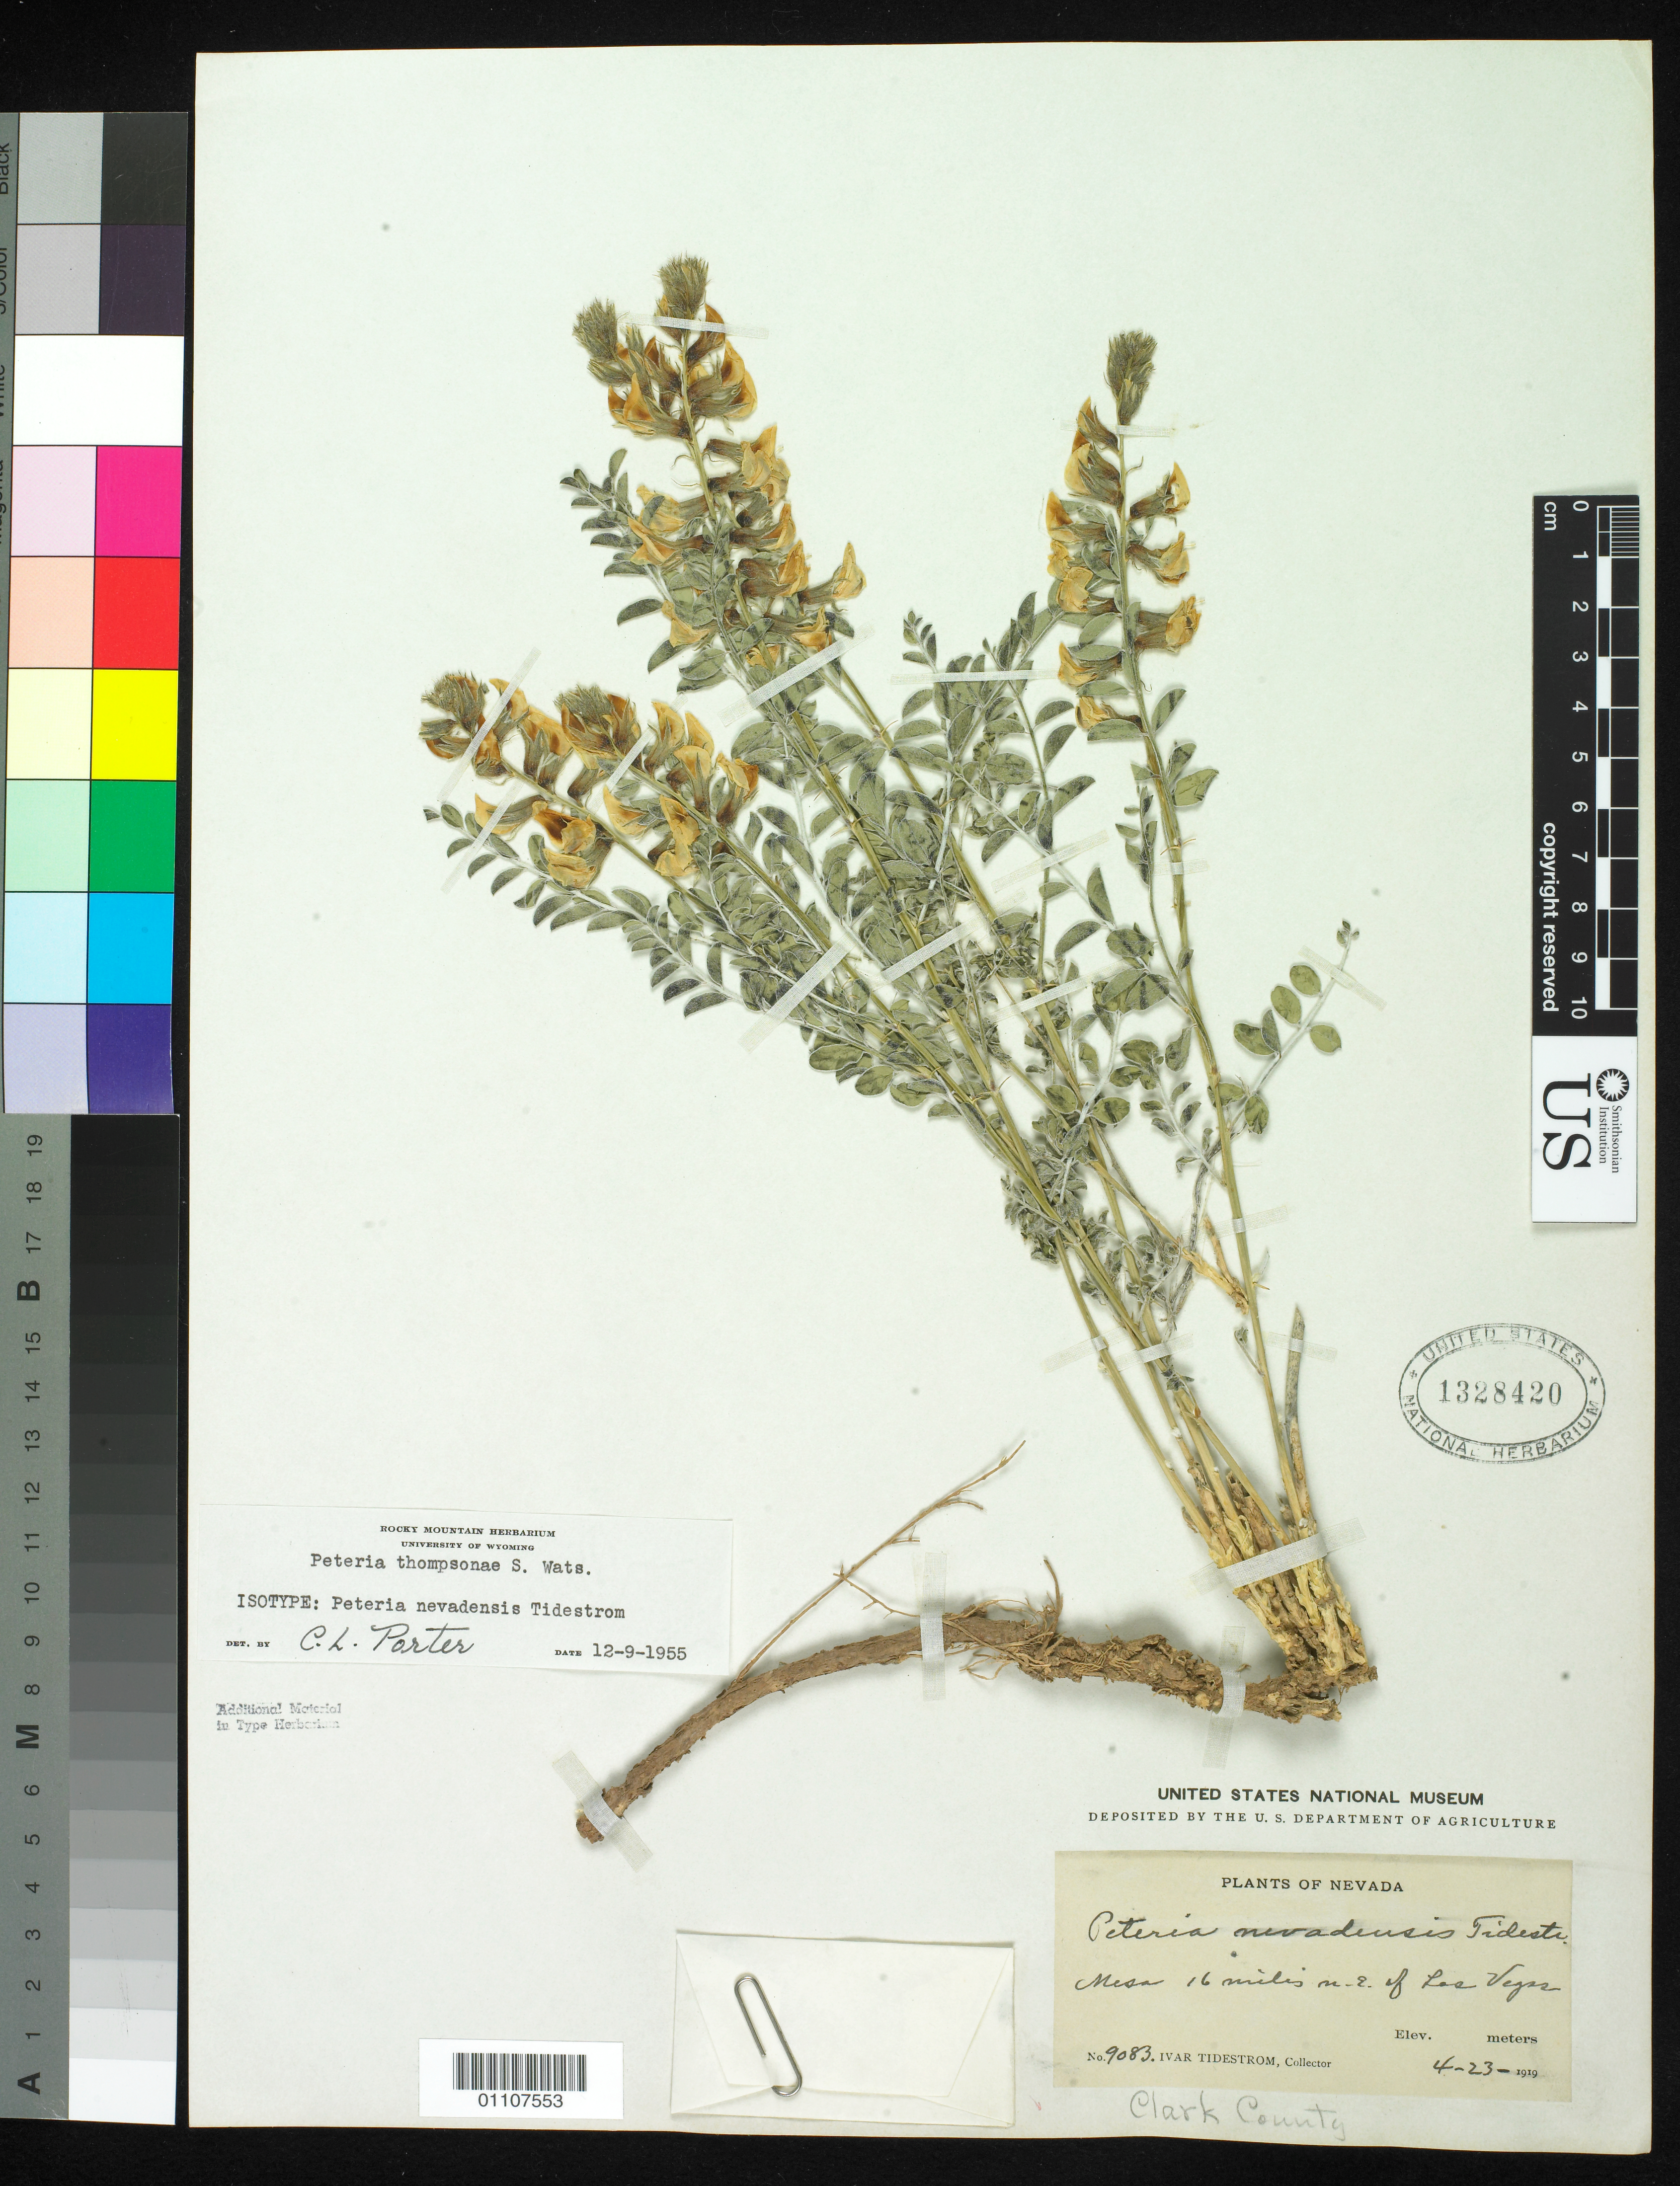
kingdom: Plantae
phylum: Tracheophyta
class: Magnoliopsida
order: Fabales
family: Fabaceae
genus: Peteria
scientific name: Peteria nevadensis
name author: Tidestr.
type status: Isotype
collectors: I. F. Tidestrom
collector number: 9083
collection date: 1919-04-23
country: United States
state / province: Nevada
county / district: Clark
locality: Mesa 16 miles N. E. of Las Vegas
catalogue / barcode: US 1328420